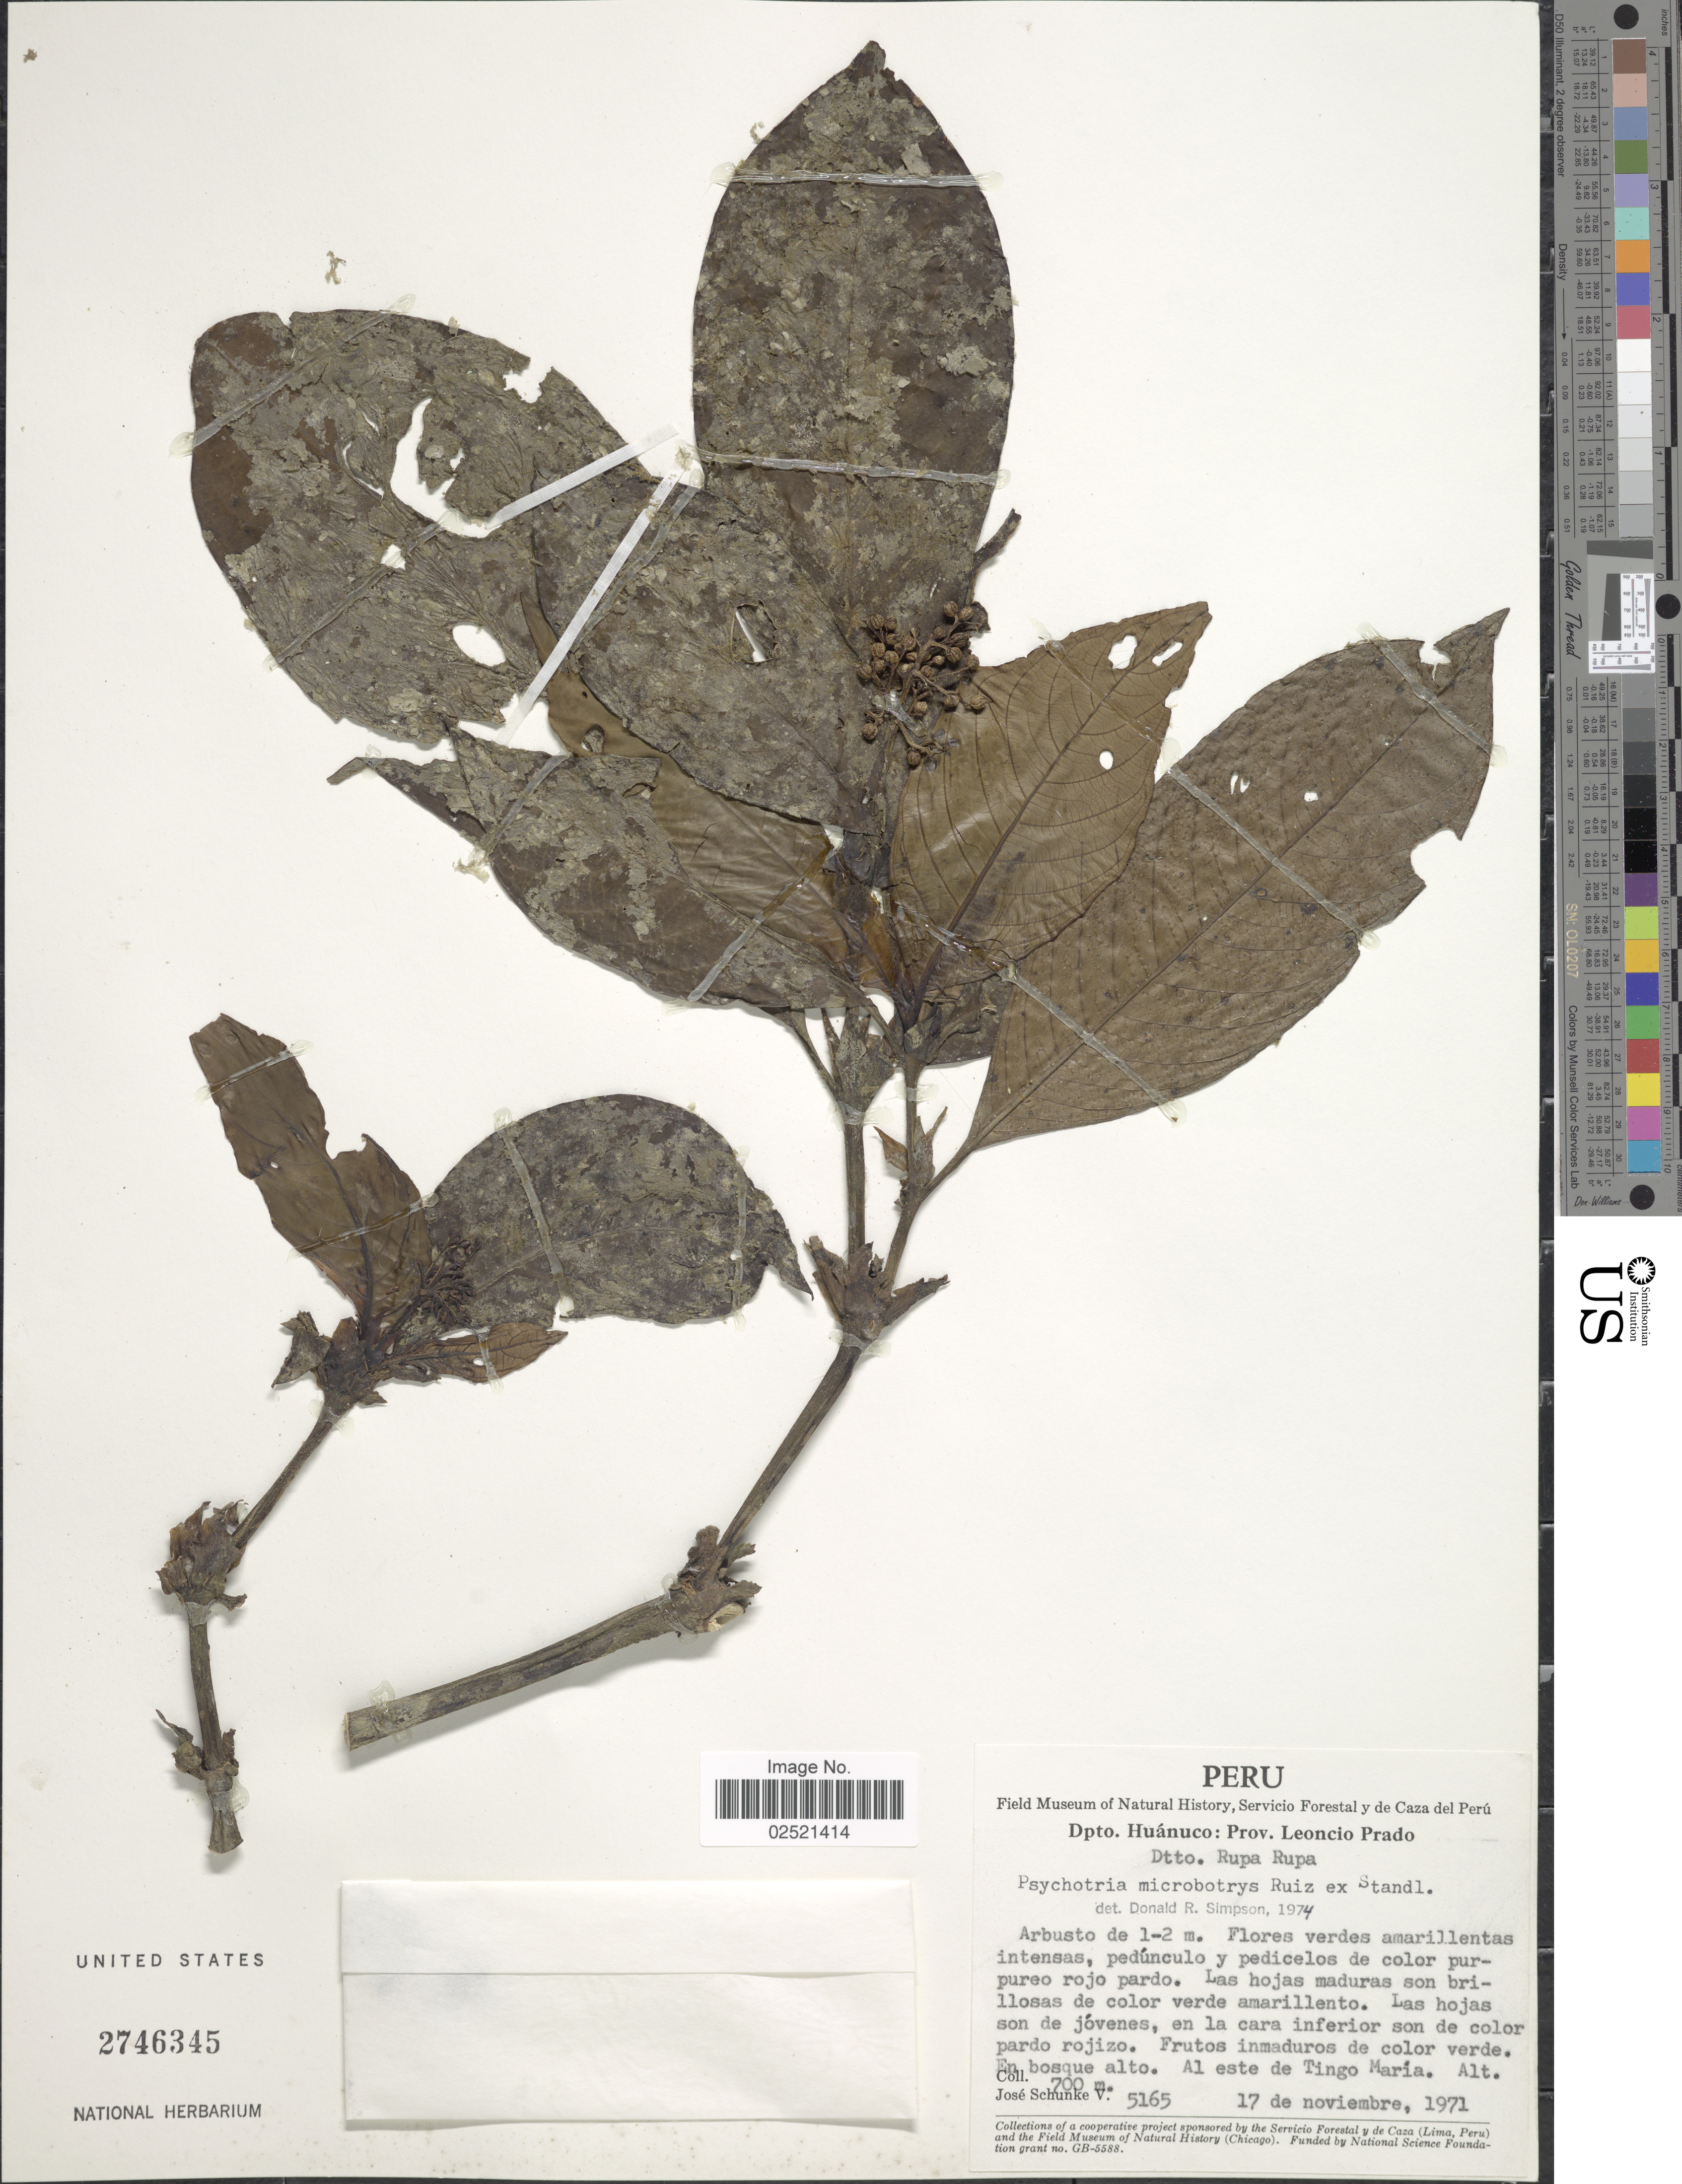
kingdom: Plantae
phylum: Tracheophyta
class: Magnoliopsida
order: Gentianales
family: Rubiaceae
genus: Psychotria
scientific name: Psychotria microbotrys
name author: Ruiz ex Standl.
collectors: J. Schunke Vigo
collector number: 5156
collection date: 1971-11-17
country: Peru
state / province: Huánuco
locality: Prov. Leoncio Prado, Dtto. Rupa Rupa, al este de Tingo Maria.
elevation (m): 700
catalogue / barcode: US 2746345